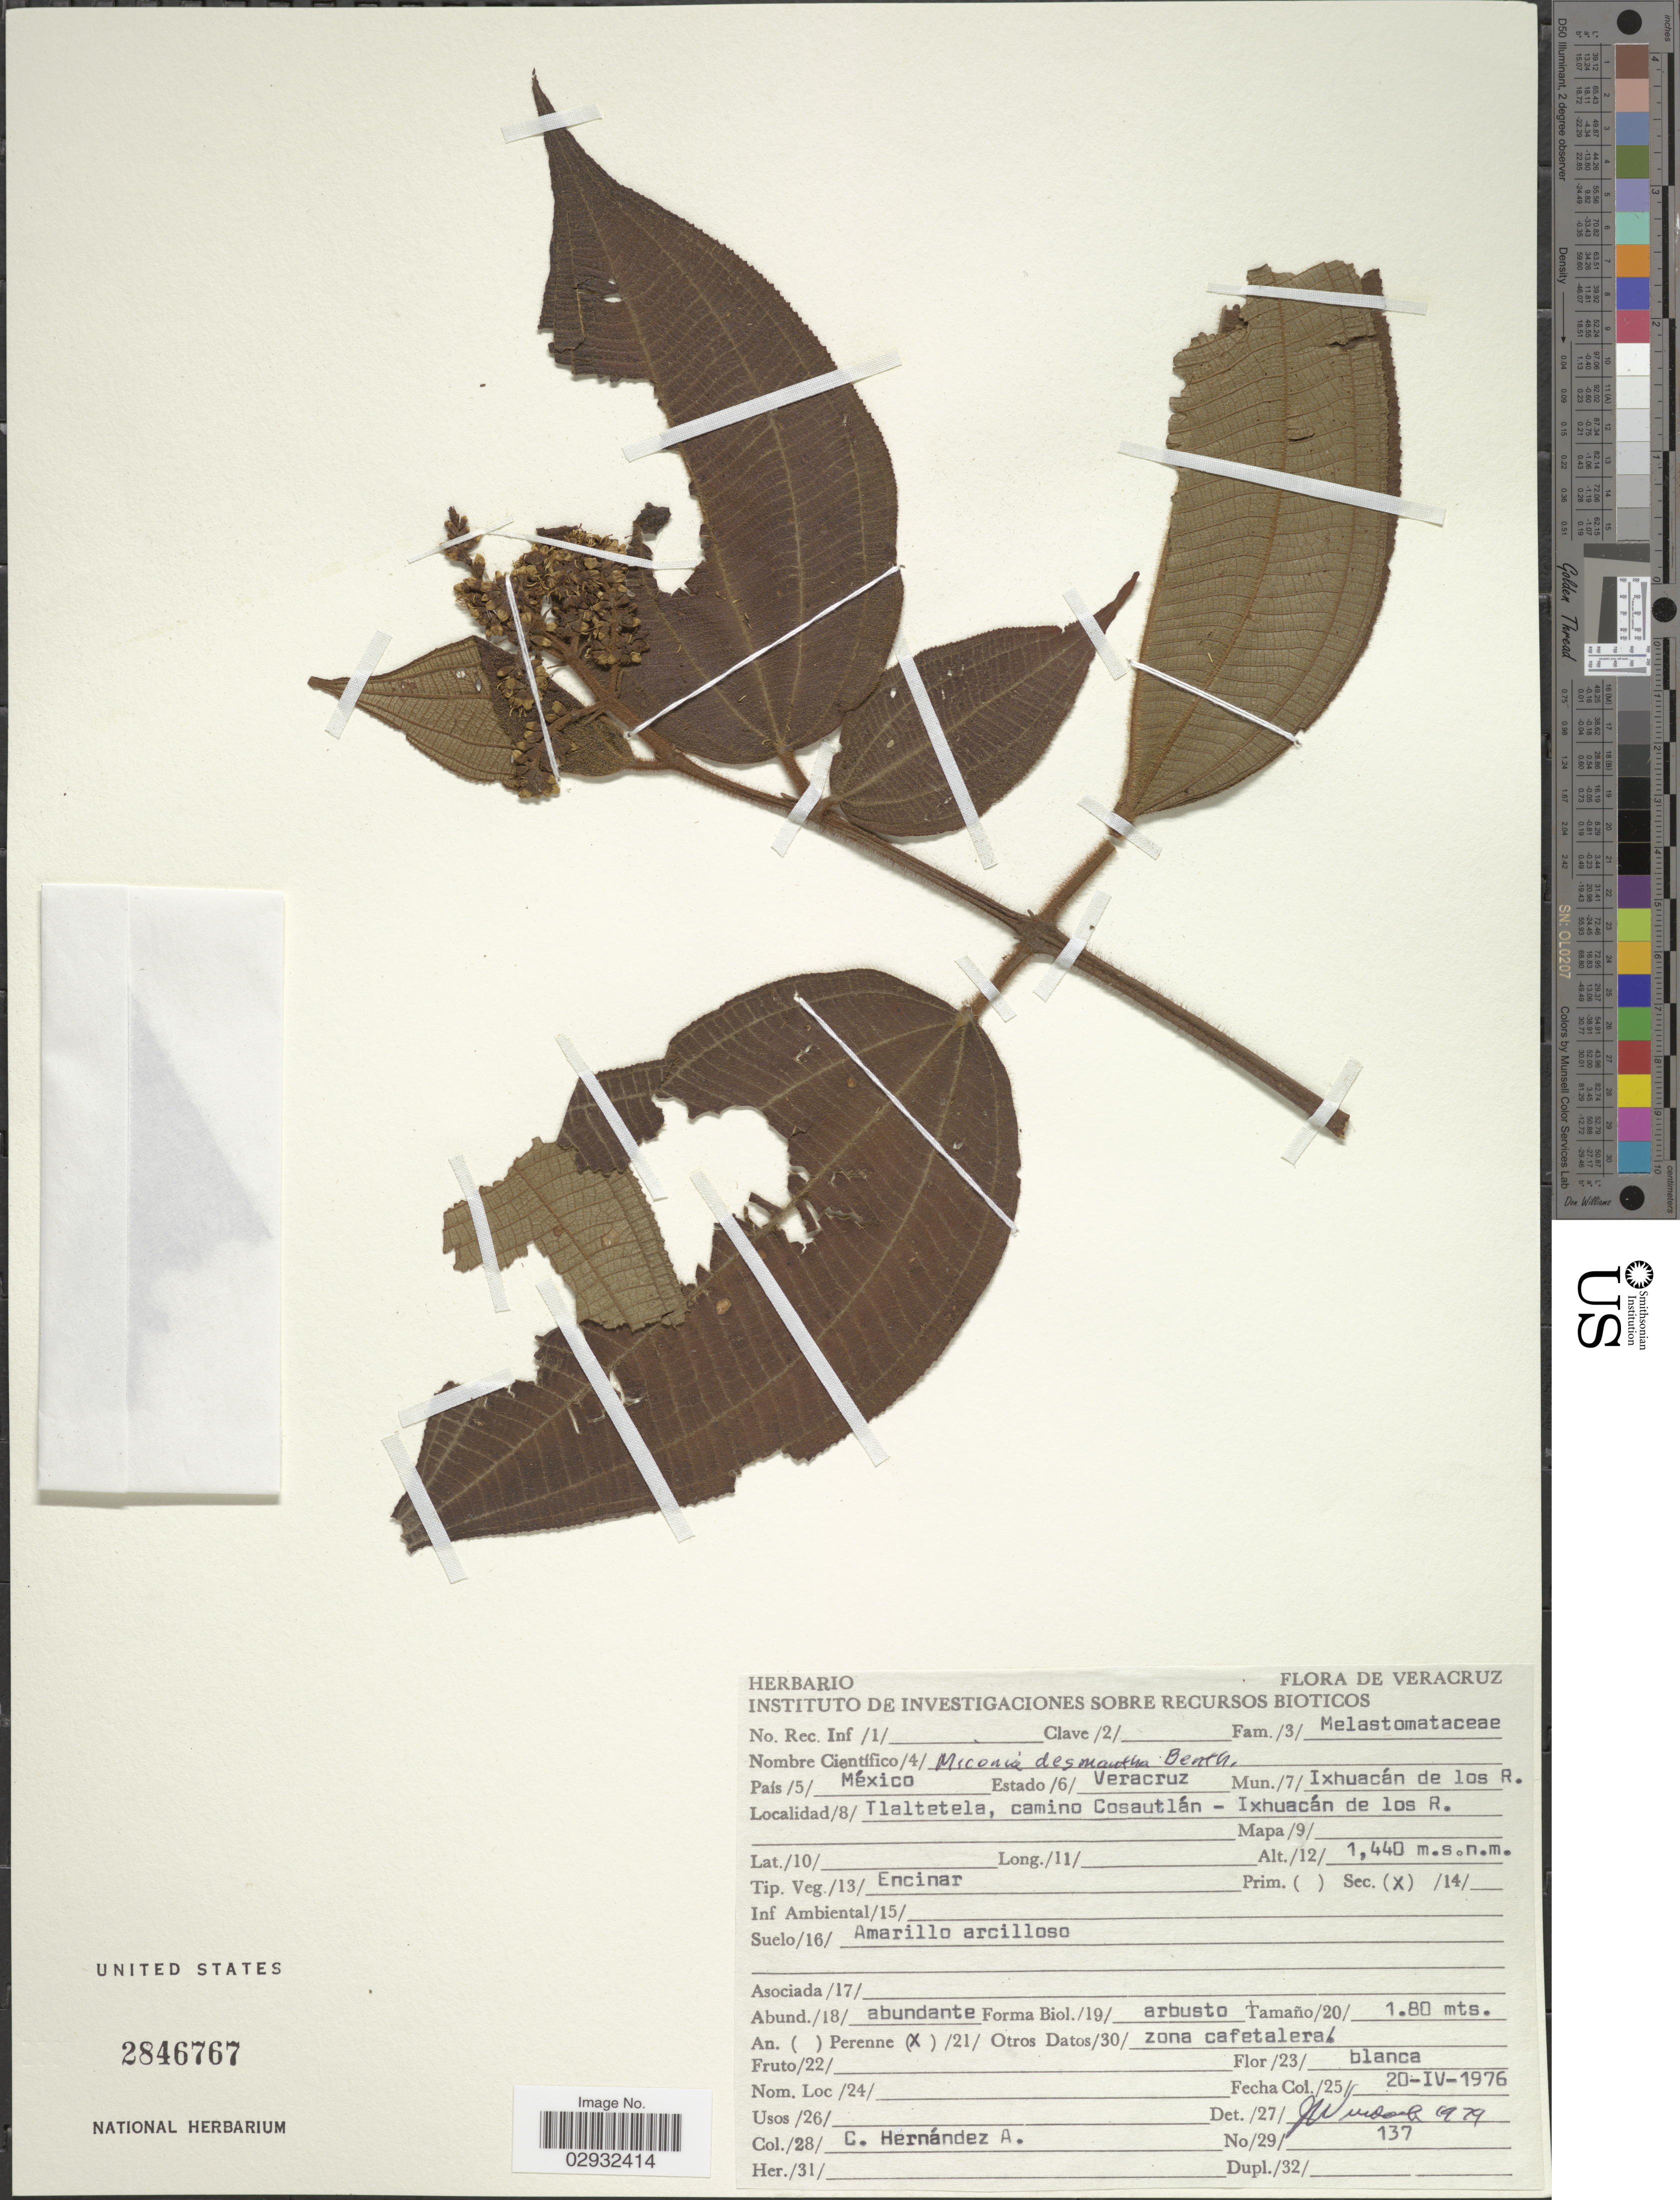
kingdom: Plantae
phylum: Tracheophyta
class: Magnoliopsida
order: Myrtales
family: Melastomataceae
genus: Miconia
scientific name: Miconia desmantha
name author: Benth.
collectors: C. Hernandez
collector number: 137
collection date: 1976-04-20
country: Mexico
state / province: Veracruz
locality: Mun. Ixhuacán de los R. Tlaltetela, camino Cosautlán - Ixhuacán de los R.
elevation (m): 1440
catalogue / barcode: US 2846767